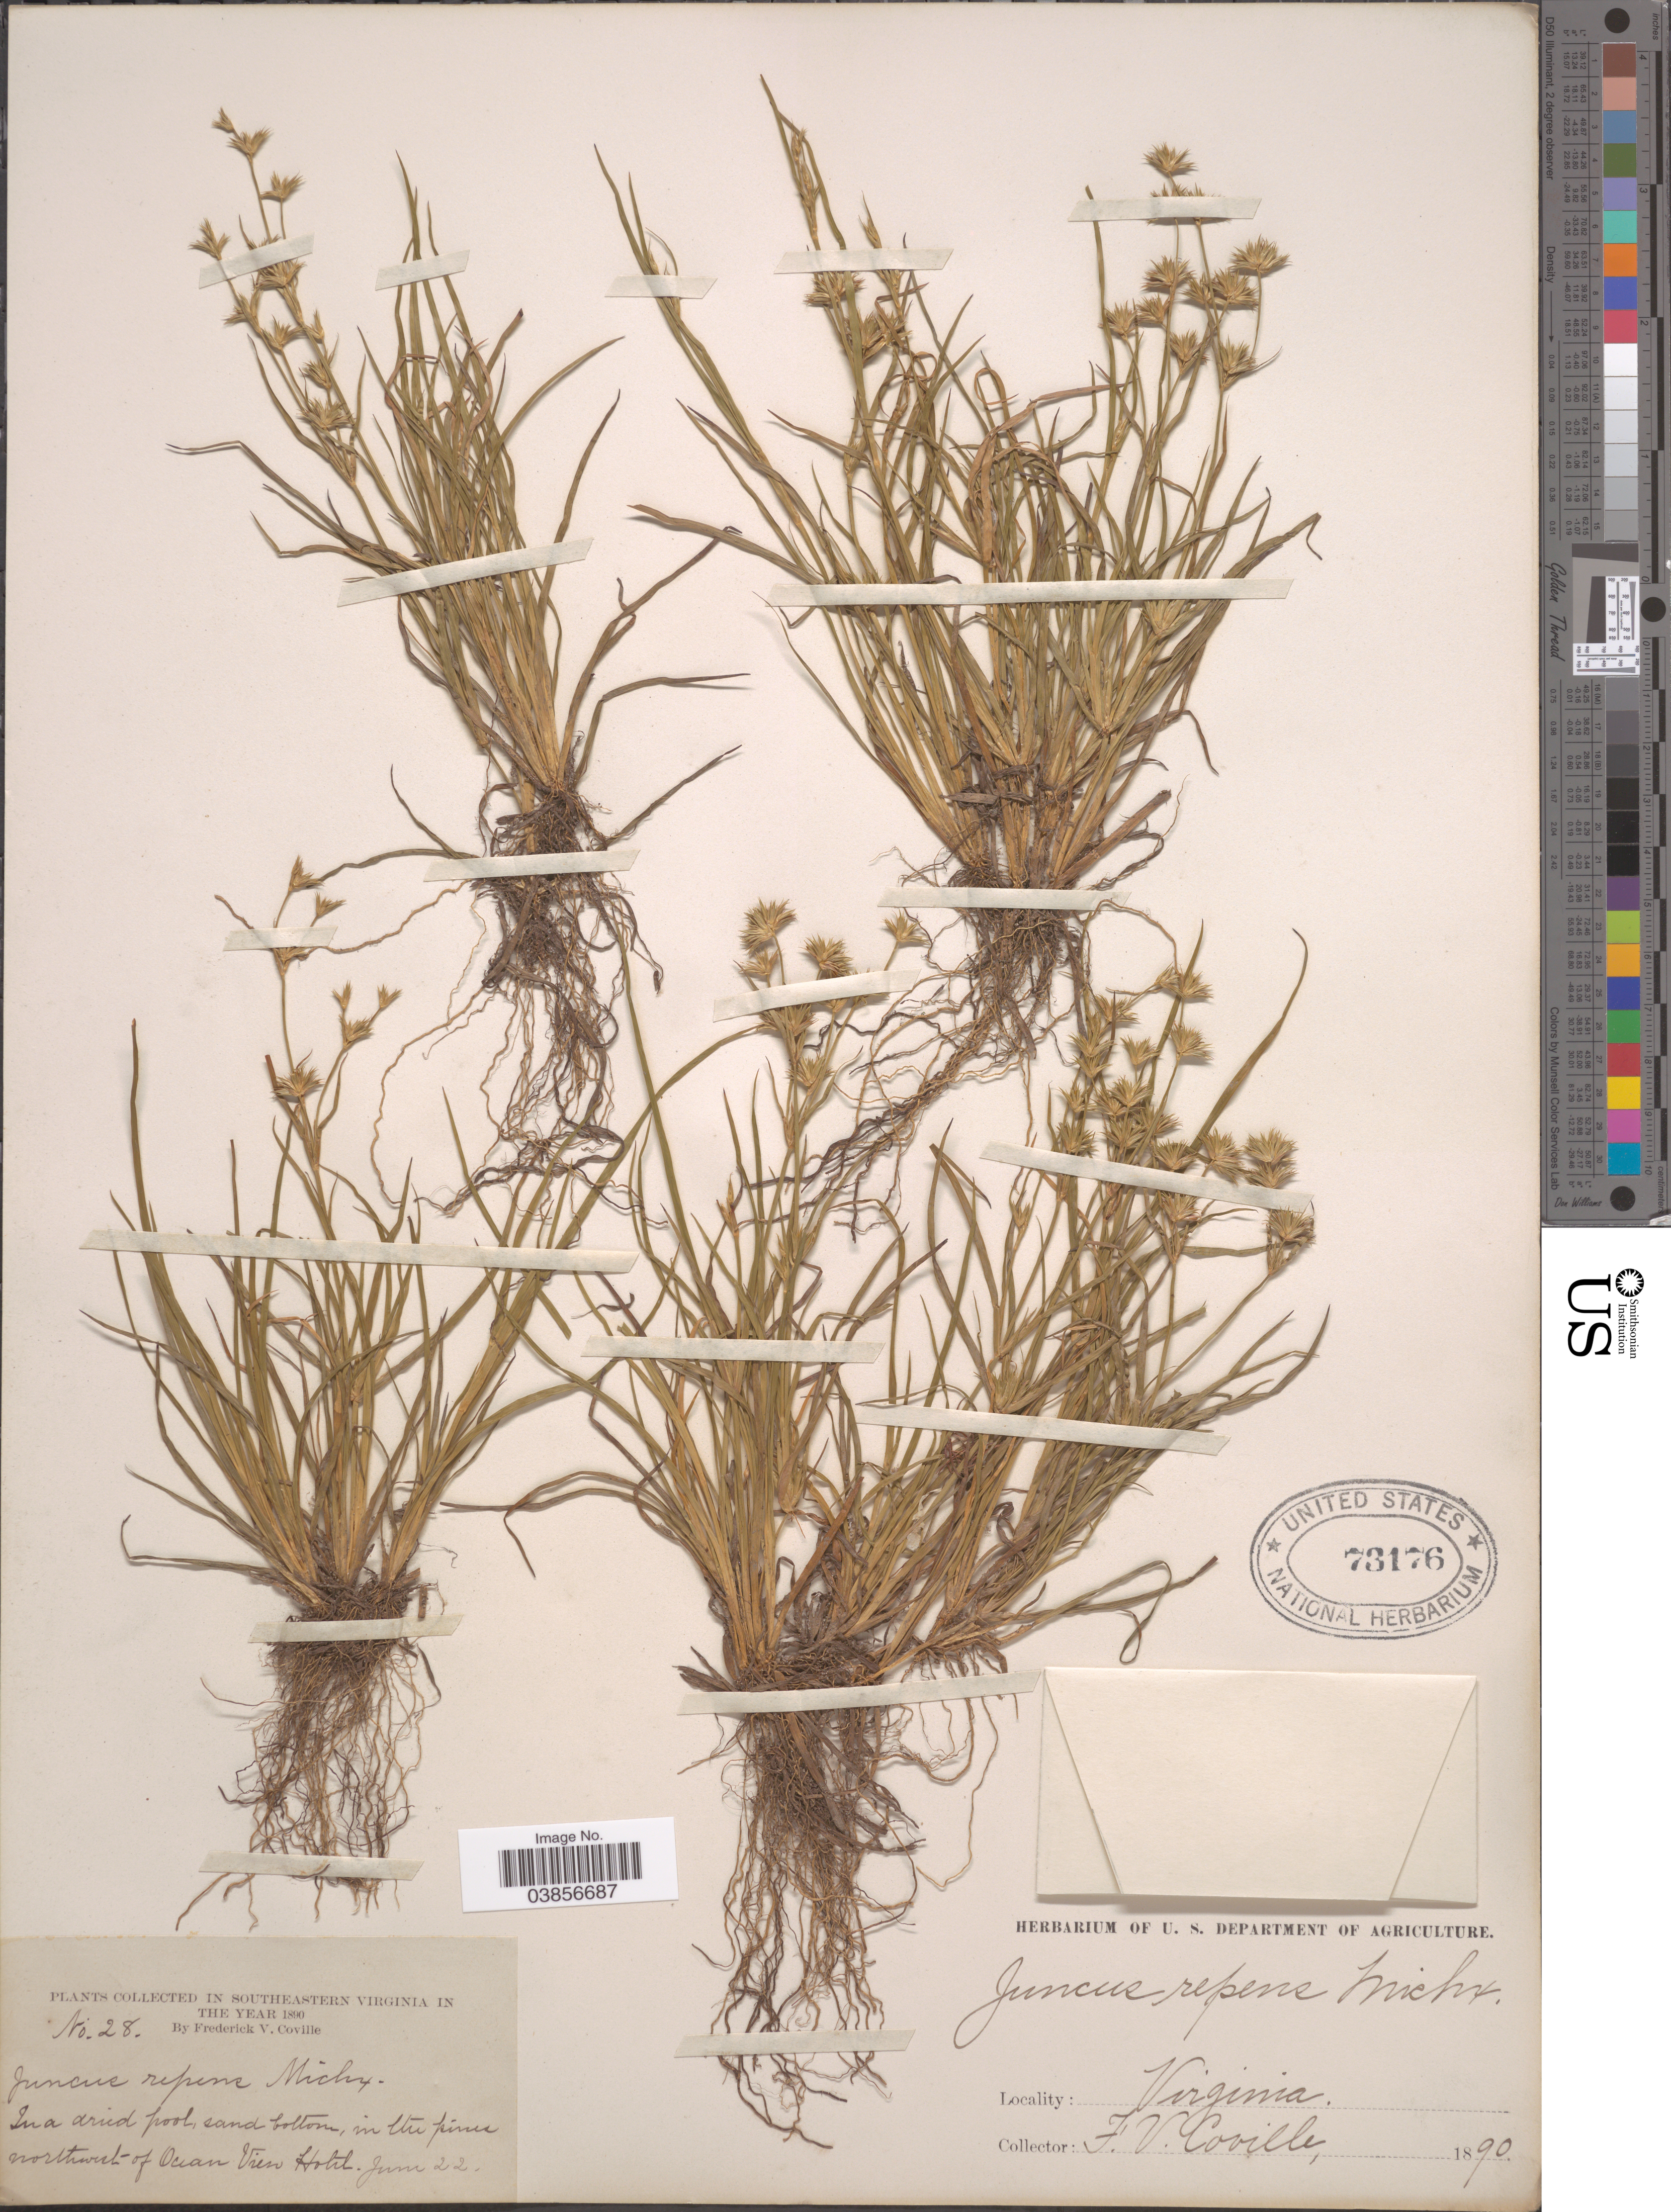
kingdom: Plantae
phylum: Tracheophyta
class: Liliopsida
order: Poales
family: Juncaceae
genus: Juncus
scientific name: Juncus repens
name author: Michx.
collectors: F. V. Coville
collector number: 28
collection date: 1890-06-22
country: United States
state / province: Virginia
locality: In Southeastern Virginia. In the pines northwest of Ocean View Hotel.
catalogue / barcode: US 73176